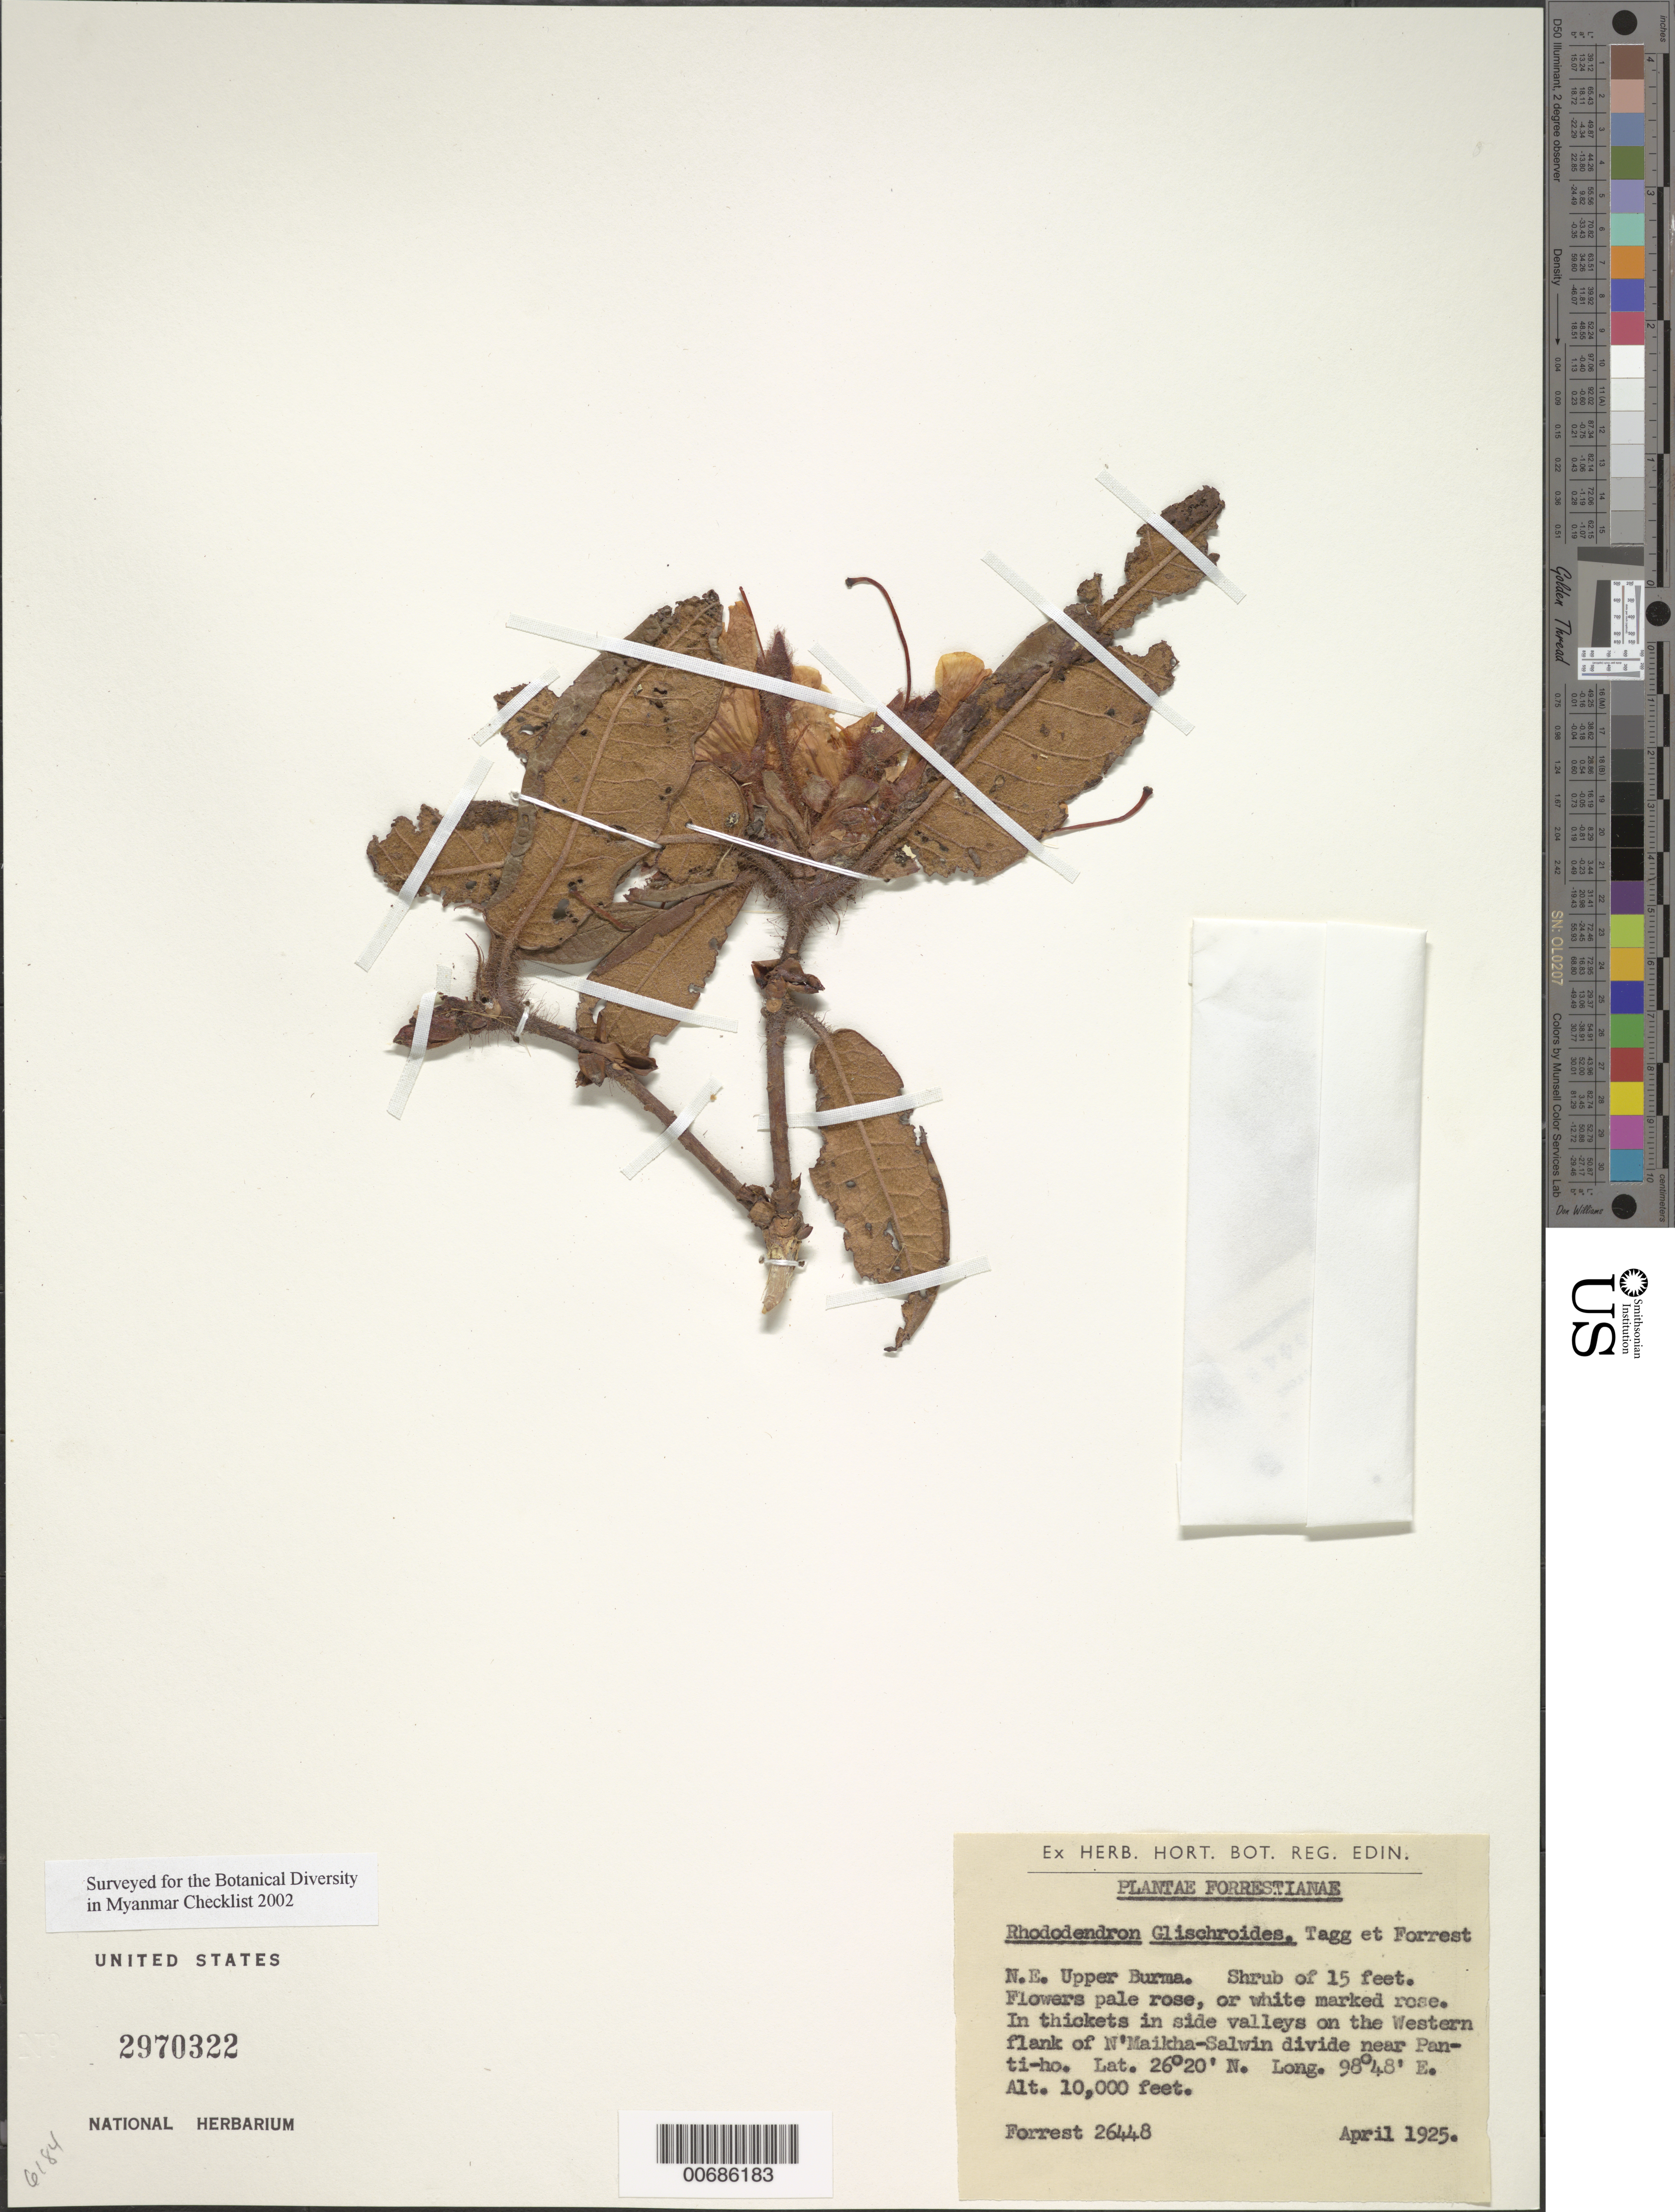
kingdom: Plantae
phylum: Tracheophyta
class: Magnoliopsida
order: Ericales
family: Ericaceae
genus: Rhododendron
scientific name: Rhododendron glischroides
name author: Tagg & Forrest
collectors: G. Forrest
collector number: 26448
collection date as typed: Apr 1925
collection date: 1925-04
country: Myanmar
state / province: Kachin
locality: N'Maikha-Salwin Divide, W flank, Pan-ti-ho, near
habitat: Thickets in side valleys, W flank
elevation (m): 3048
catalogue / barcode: US 2970322